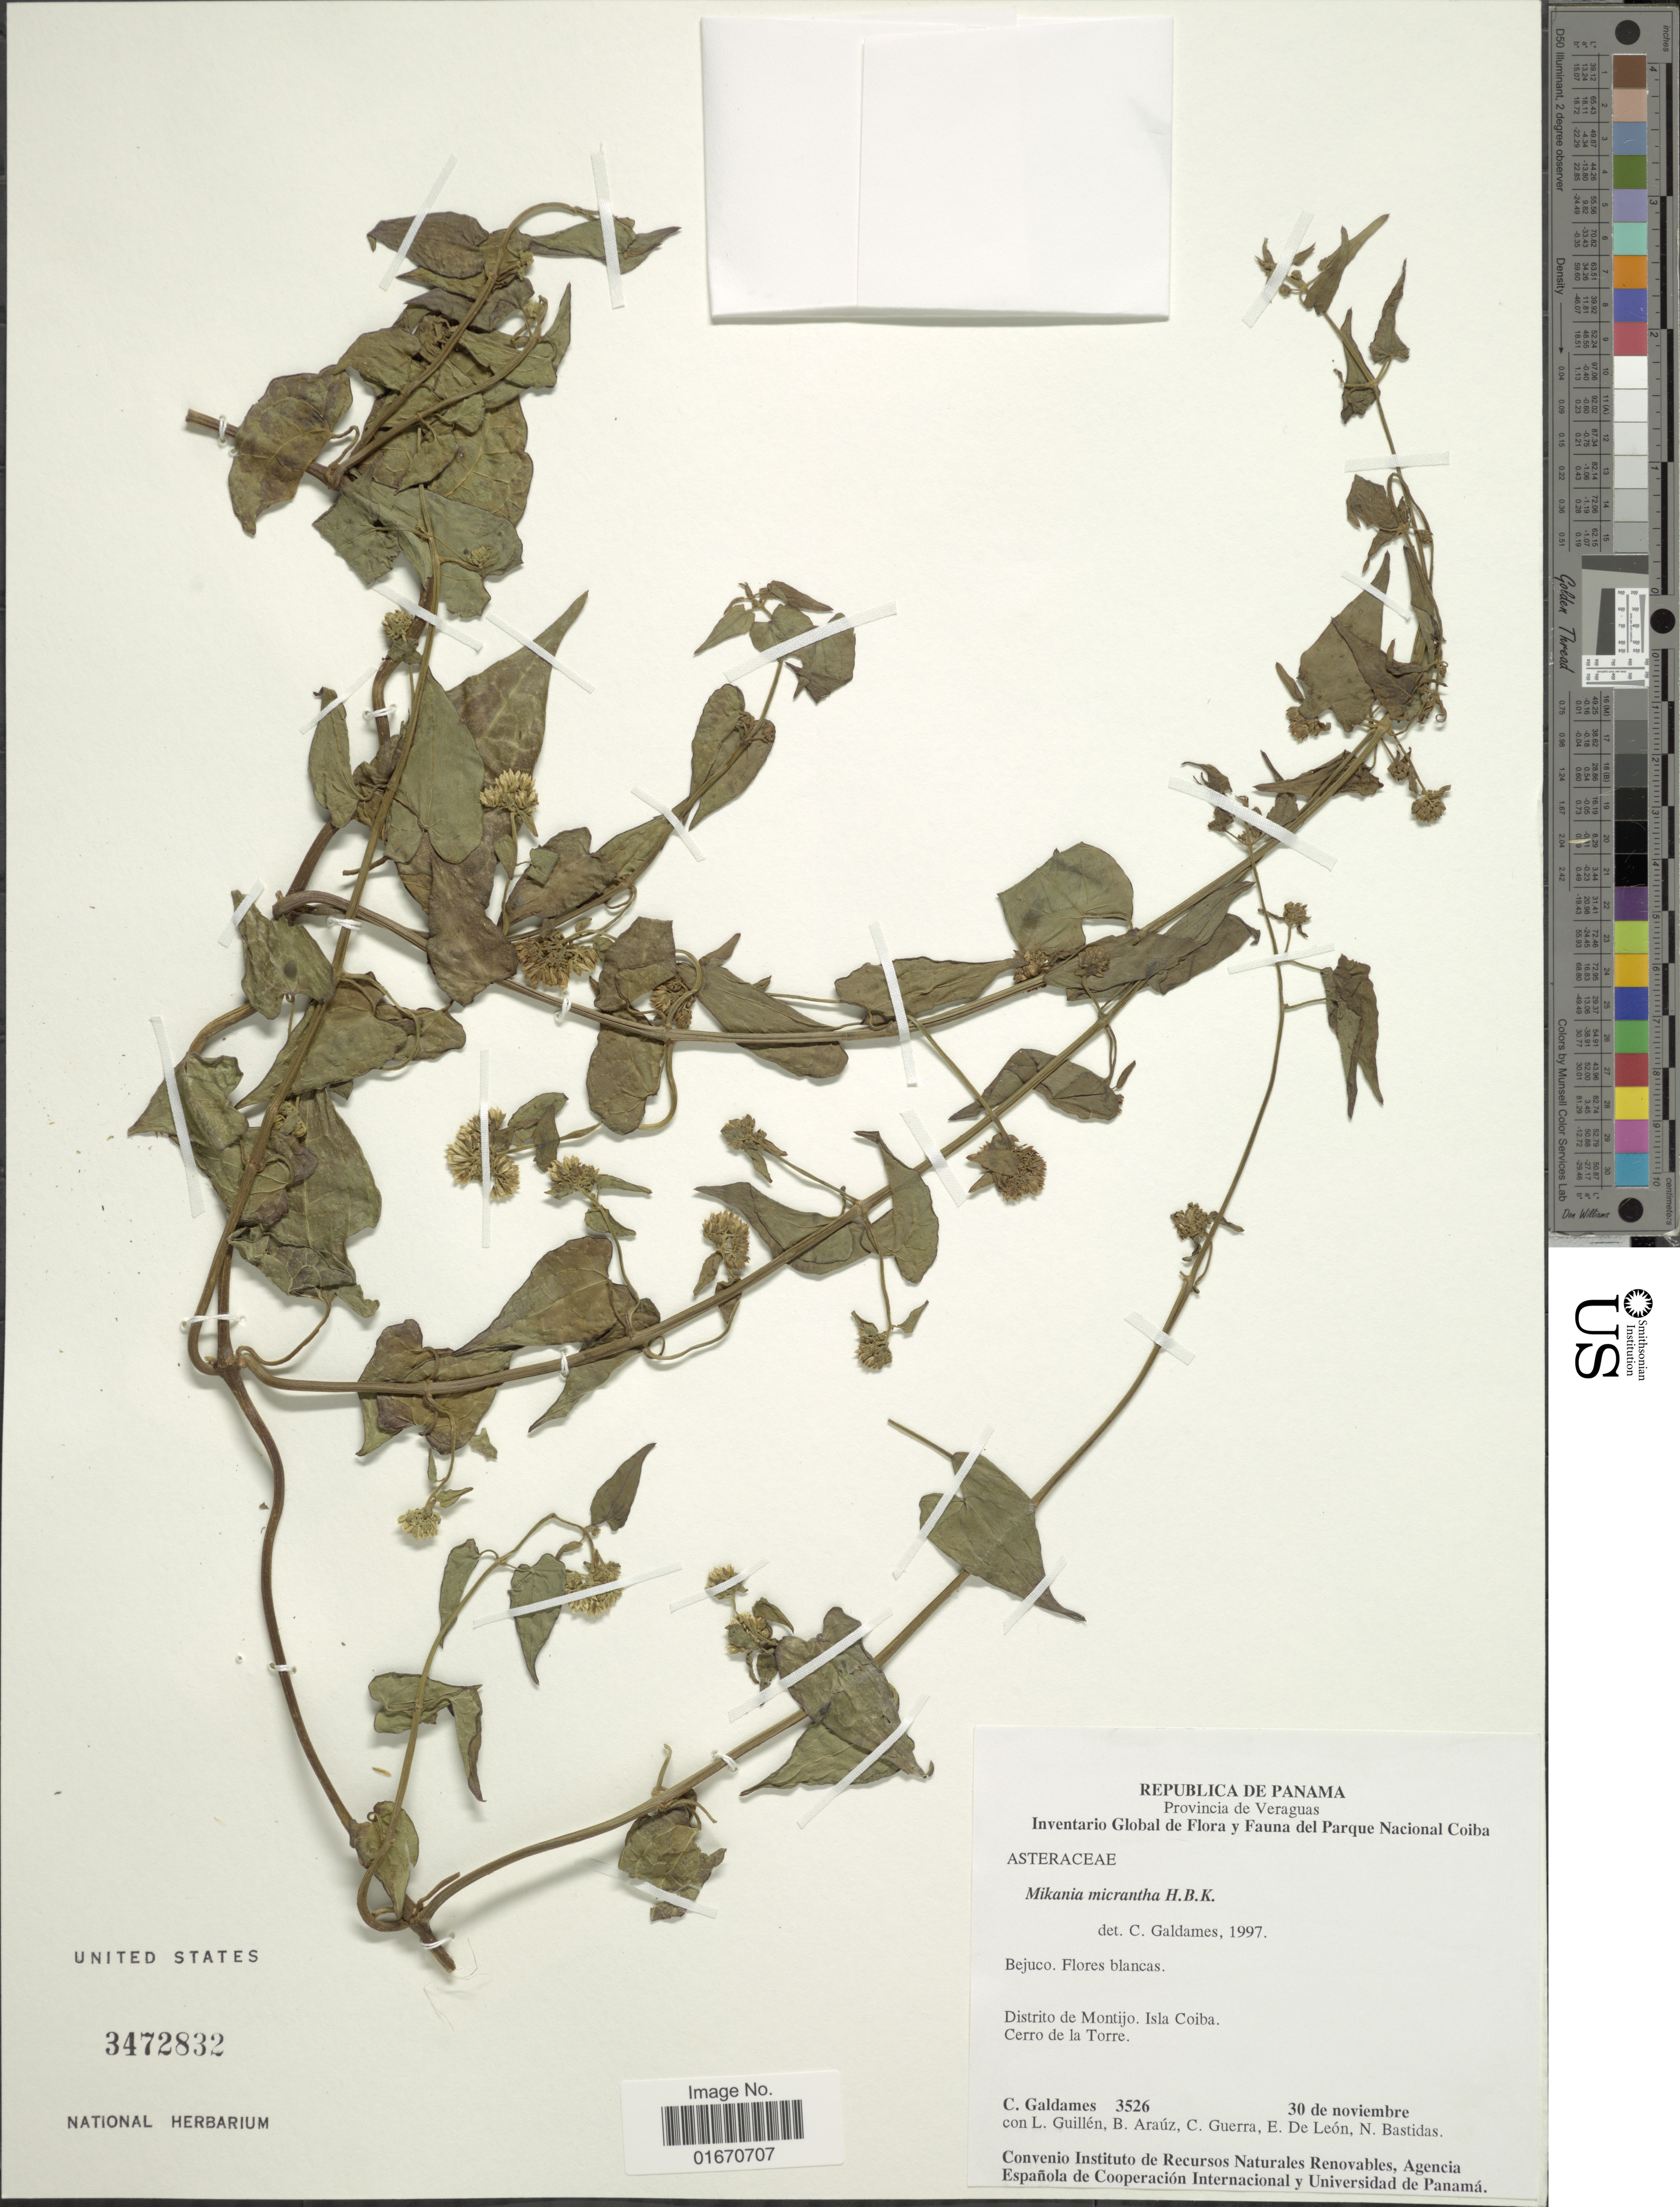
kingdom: Plantae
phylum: Tracheophyta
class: Magnoliopsida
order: Asterales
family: Asteraceae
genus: Mikania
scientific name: Mikania micrantha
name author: Kunth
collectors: C. Galdames, L. Guillén, B. Araúz, C. Guerra & et al.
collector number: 3526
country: Panama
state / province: Veraguas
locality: Republica de Panama, Distrito de Montijo, Isla Coiba, Cerro de la Torre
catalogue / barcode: US 3472832